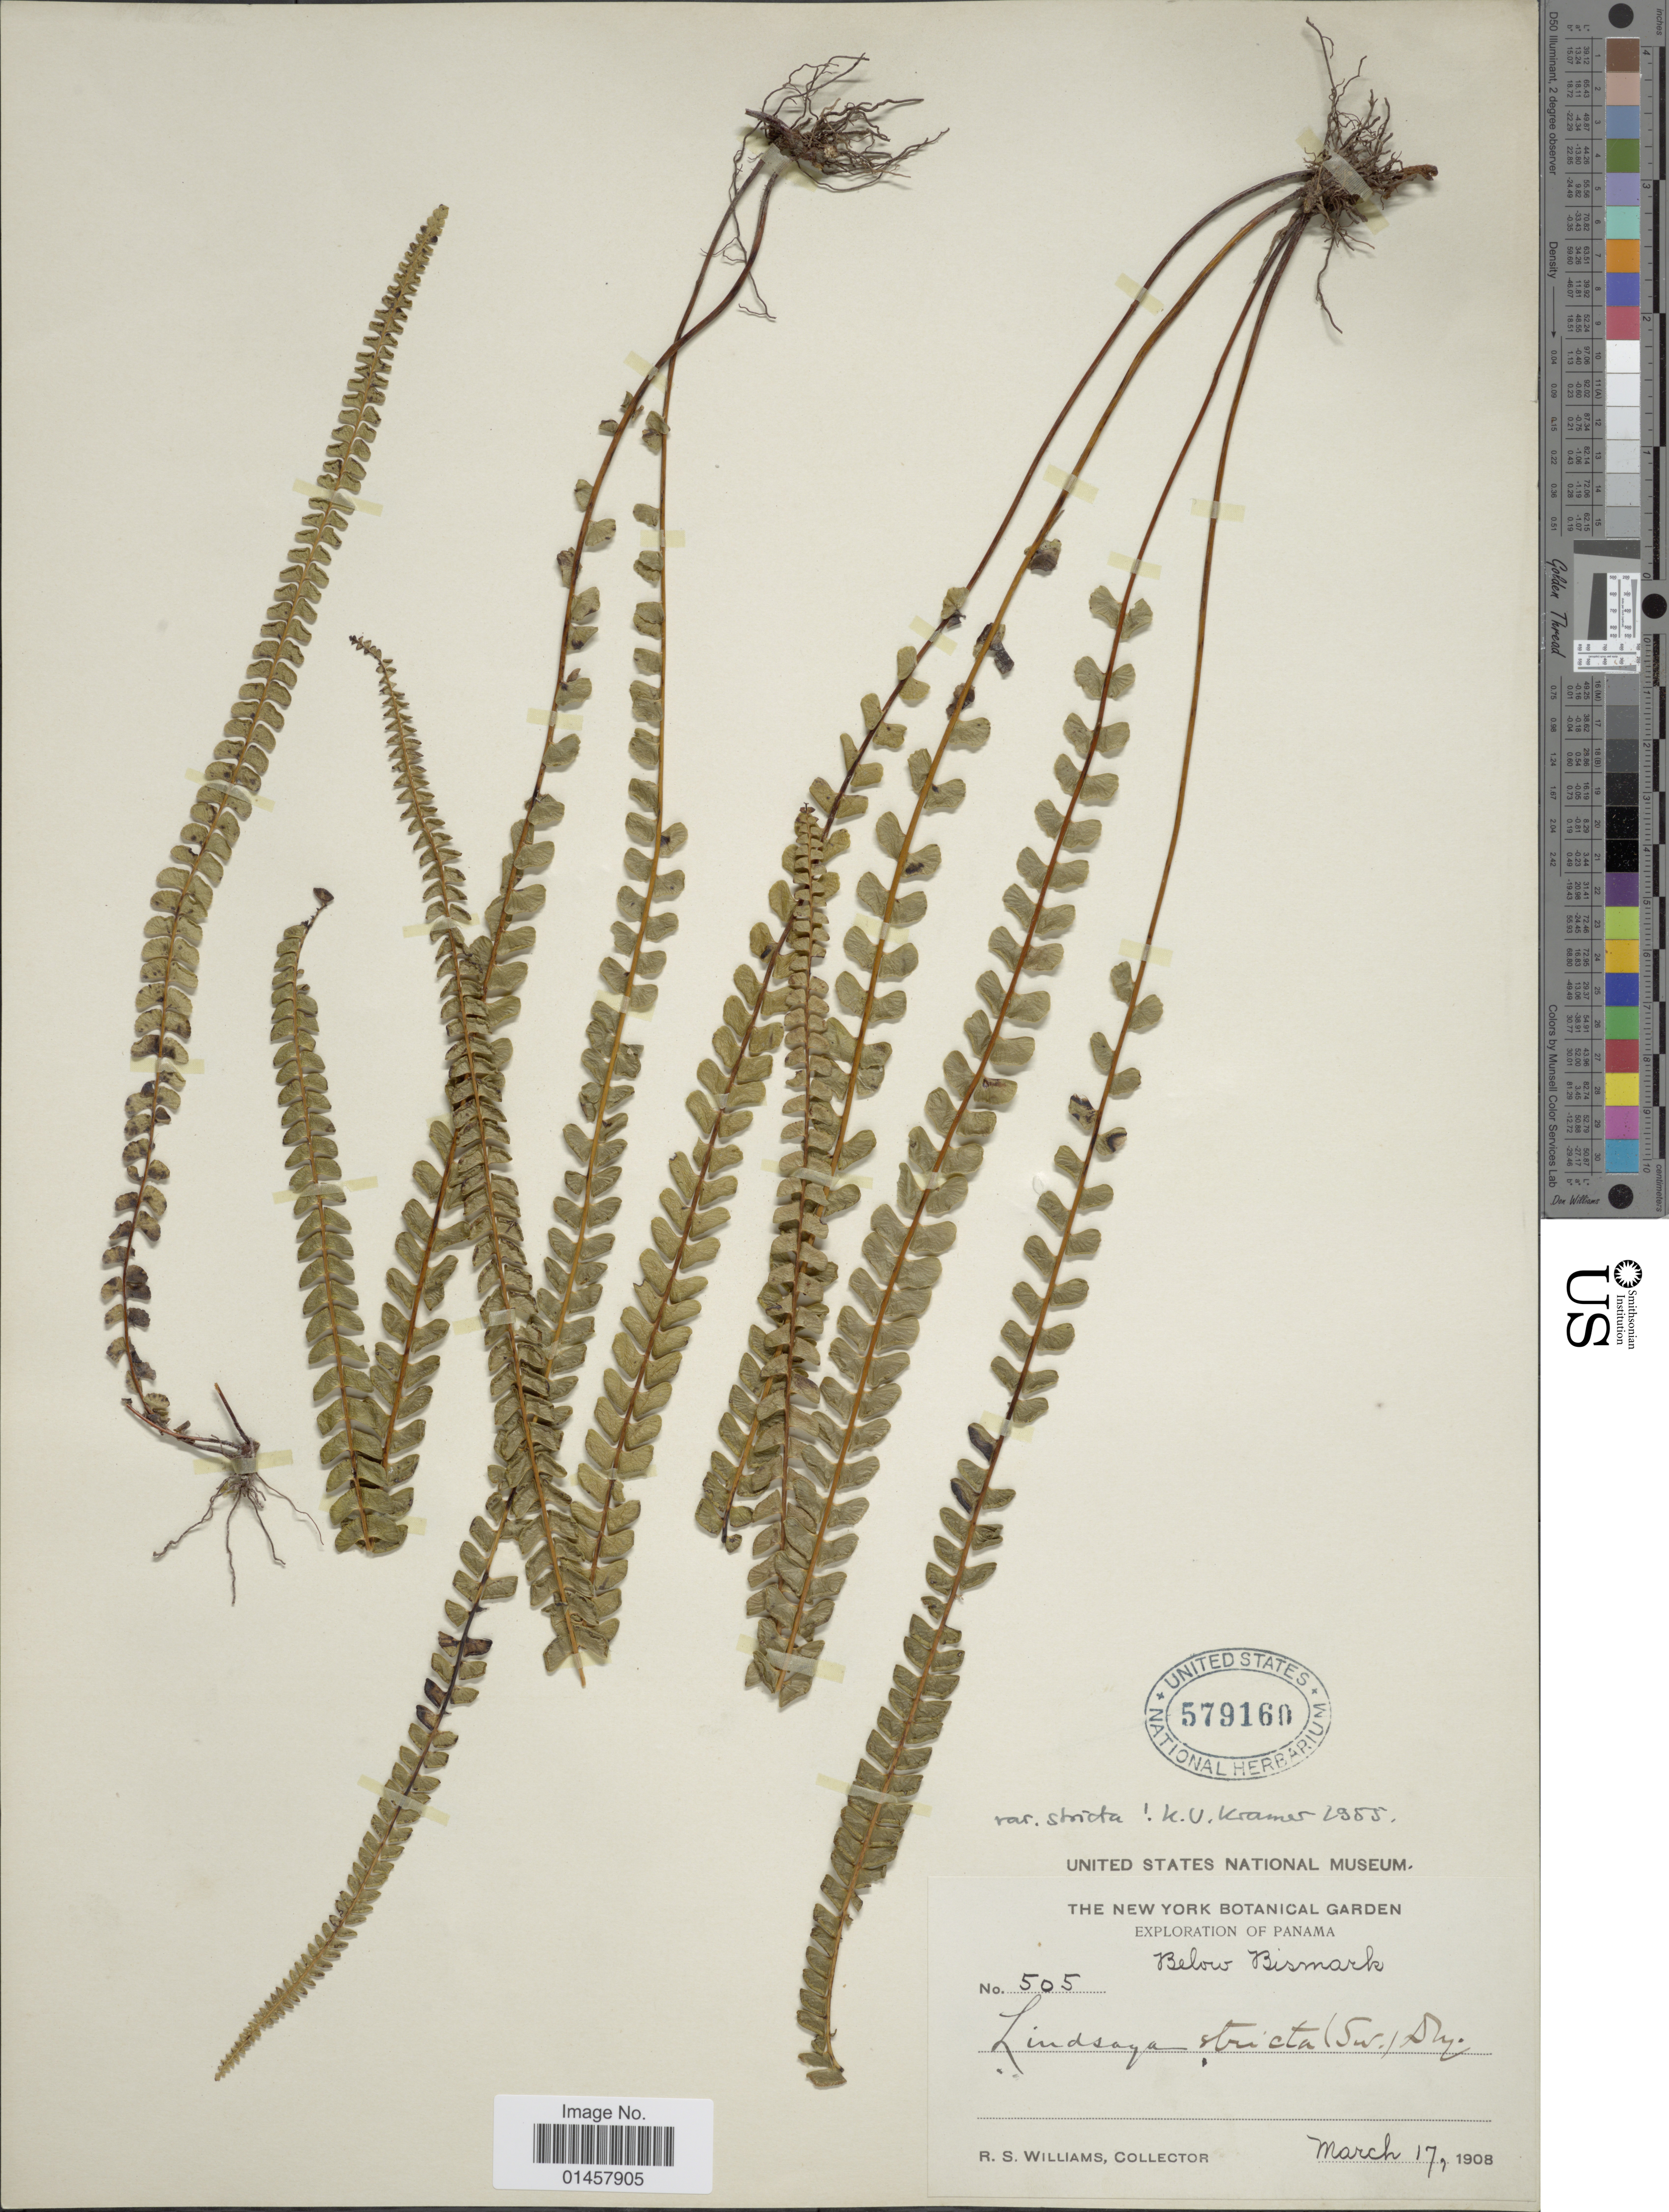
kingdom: Plantae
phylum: Tracheophyta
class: Polypodiopsida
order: Polypodiales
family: Lindsaeaceae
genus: Lindsaea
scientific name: Lindsaea stricta f. stricta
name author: (Sw.) Dryand.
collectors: R. S. Williams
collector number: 505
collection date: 1908-03-17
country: Panama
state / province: Panamá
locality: Below Bismark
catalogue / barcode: US 579160